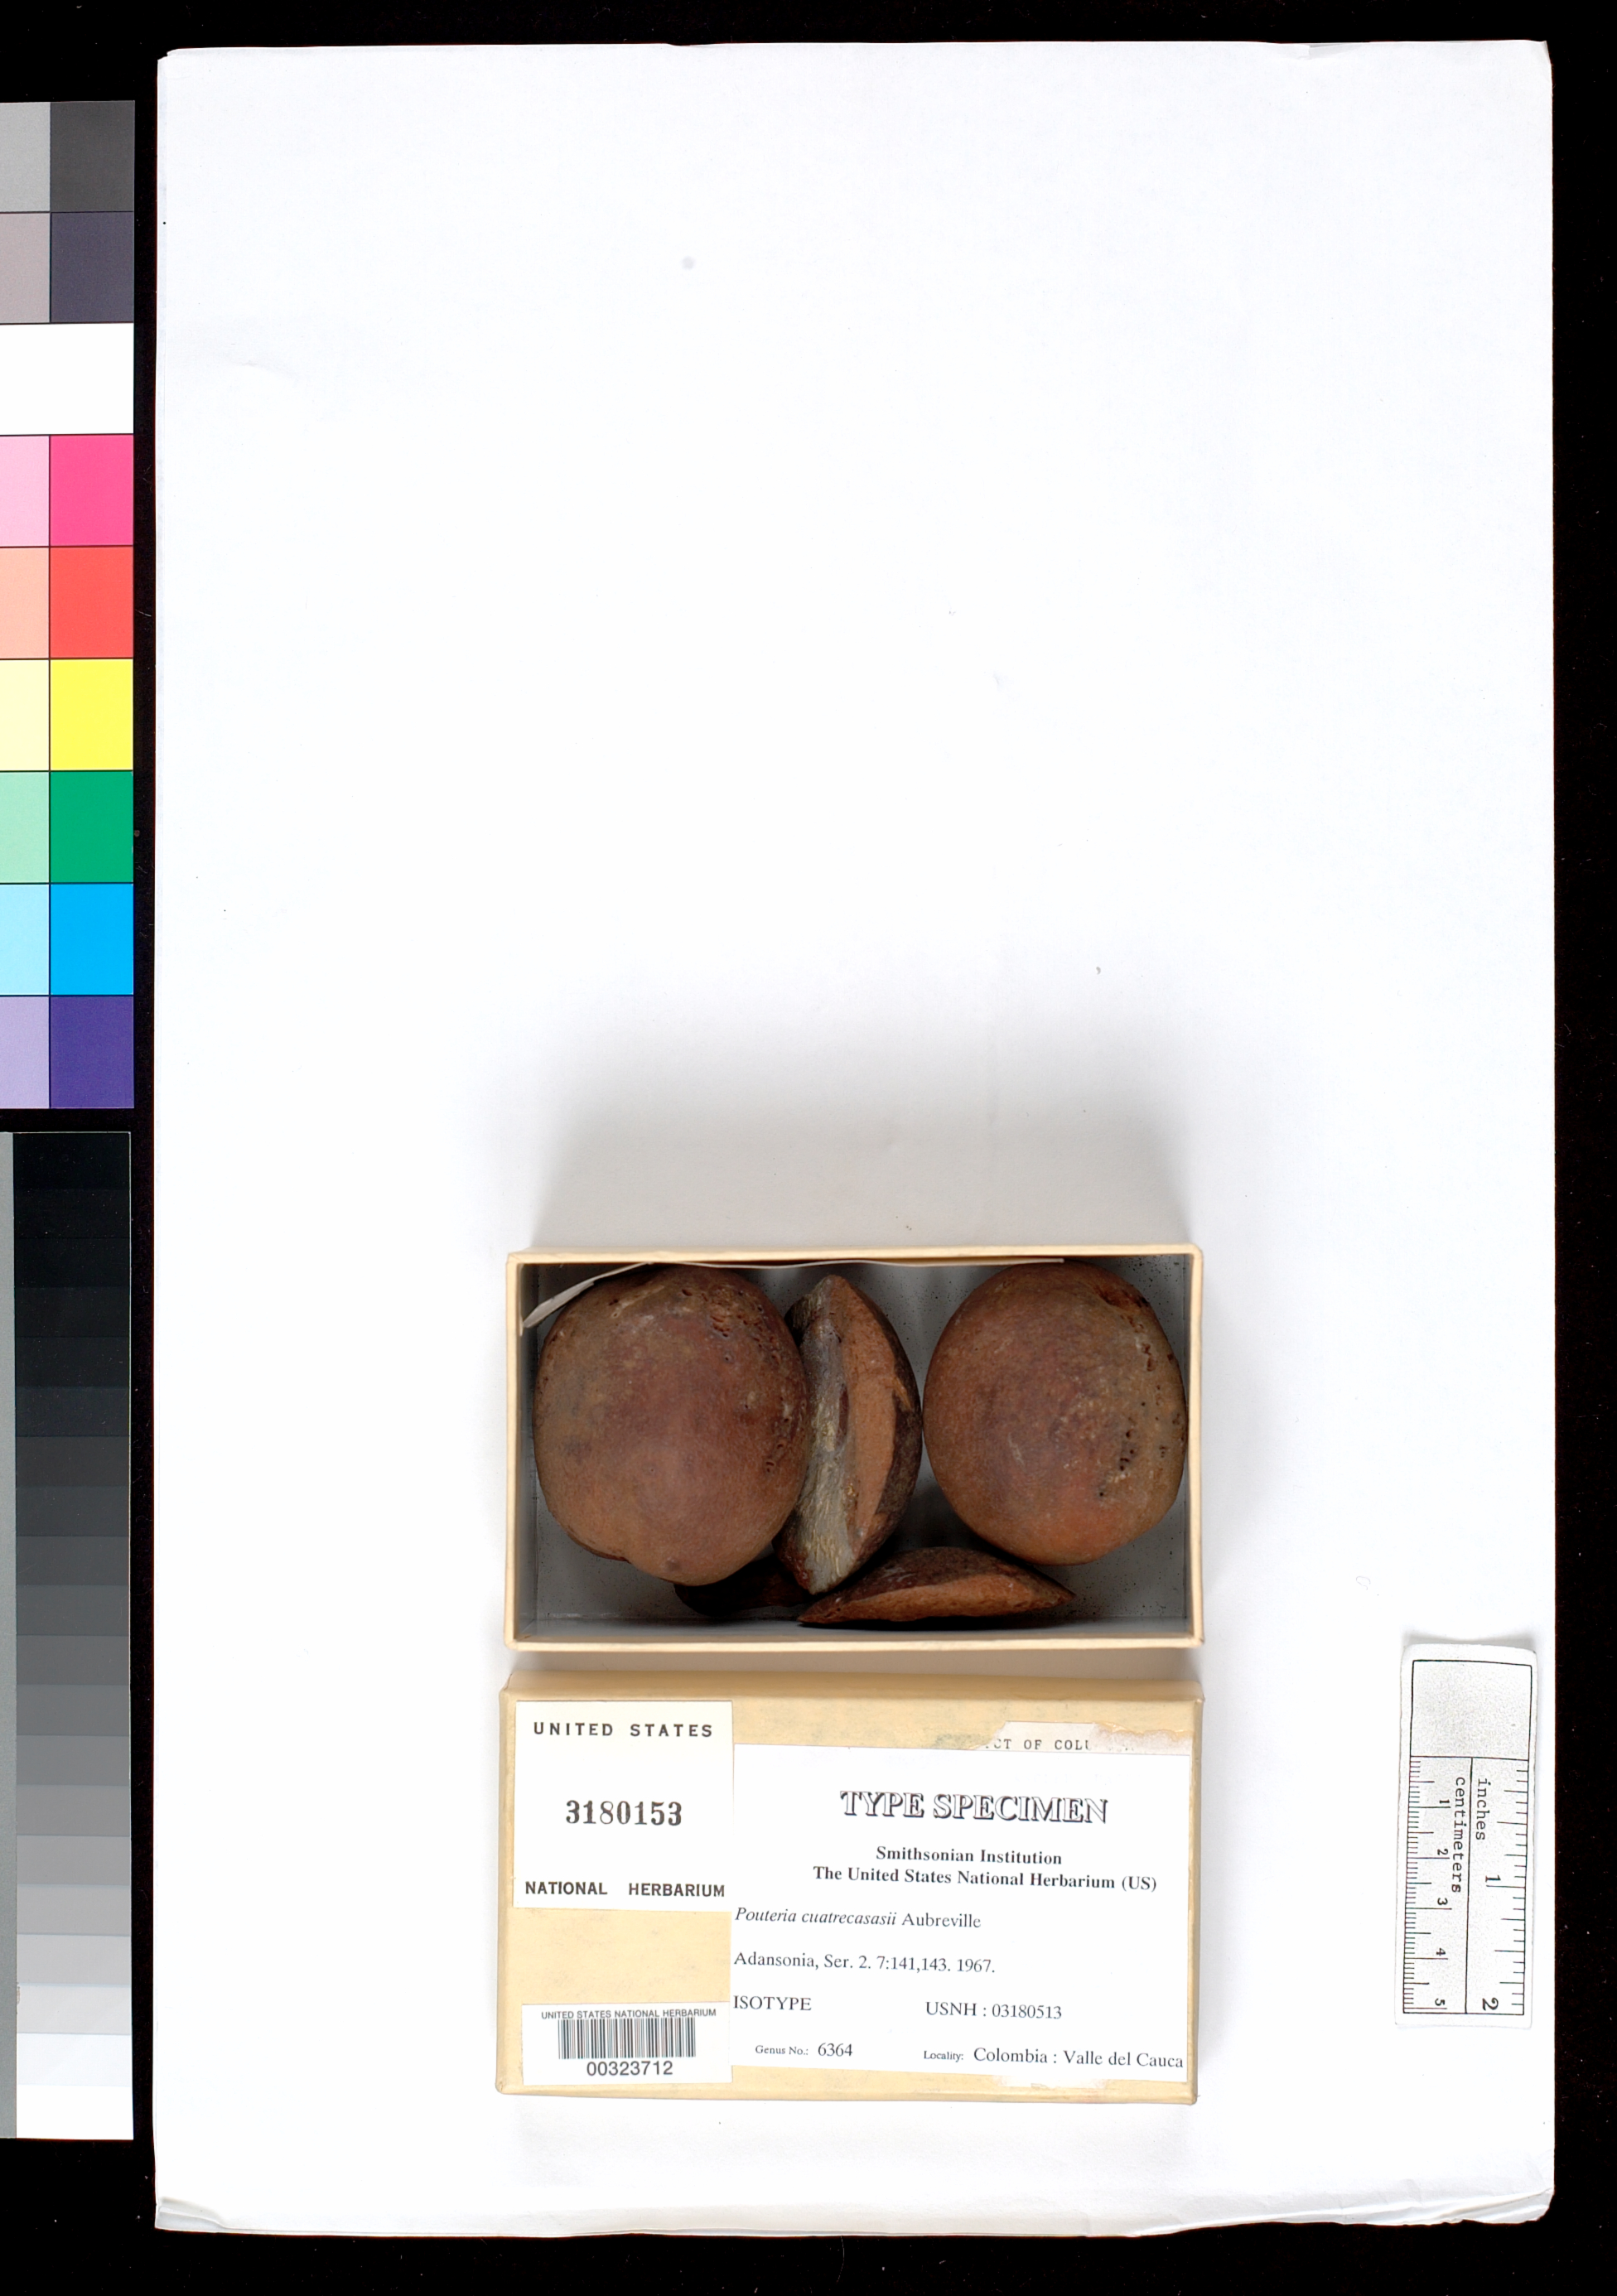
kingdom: Plantae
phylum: Tracheophyta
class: Magnoliopsida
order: Ericales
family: Sapotaceae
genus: Pouteria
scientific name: Pouteria cuatrecasasii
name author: Aubrév.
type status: Isotype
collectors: J. Cuatrecasas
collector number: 16396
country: Colombia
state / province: Valle del Cauca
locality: Rio Caliwa.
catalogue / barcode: US 3180513